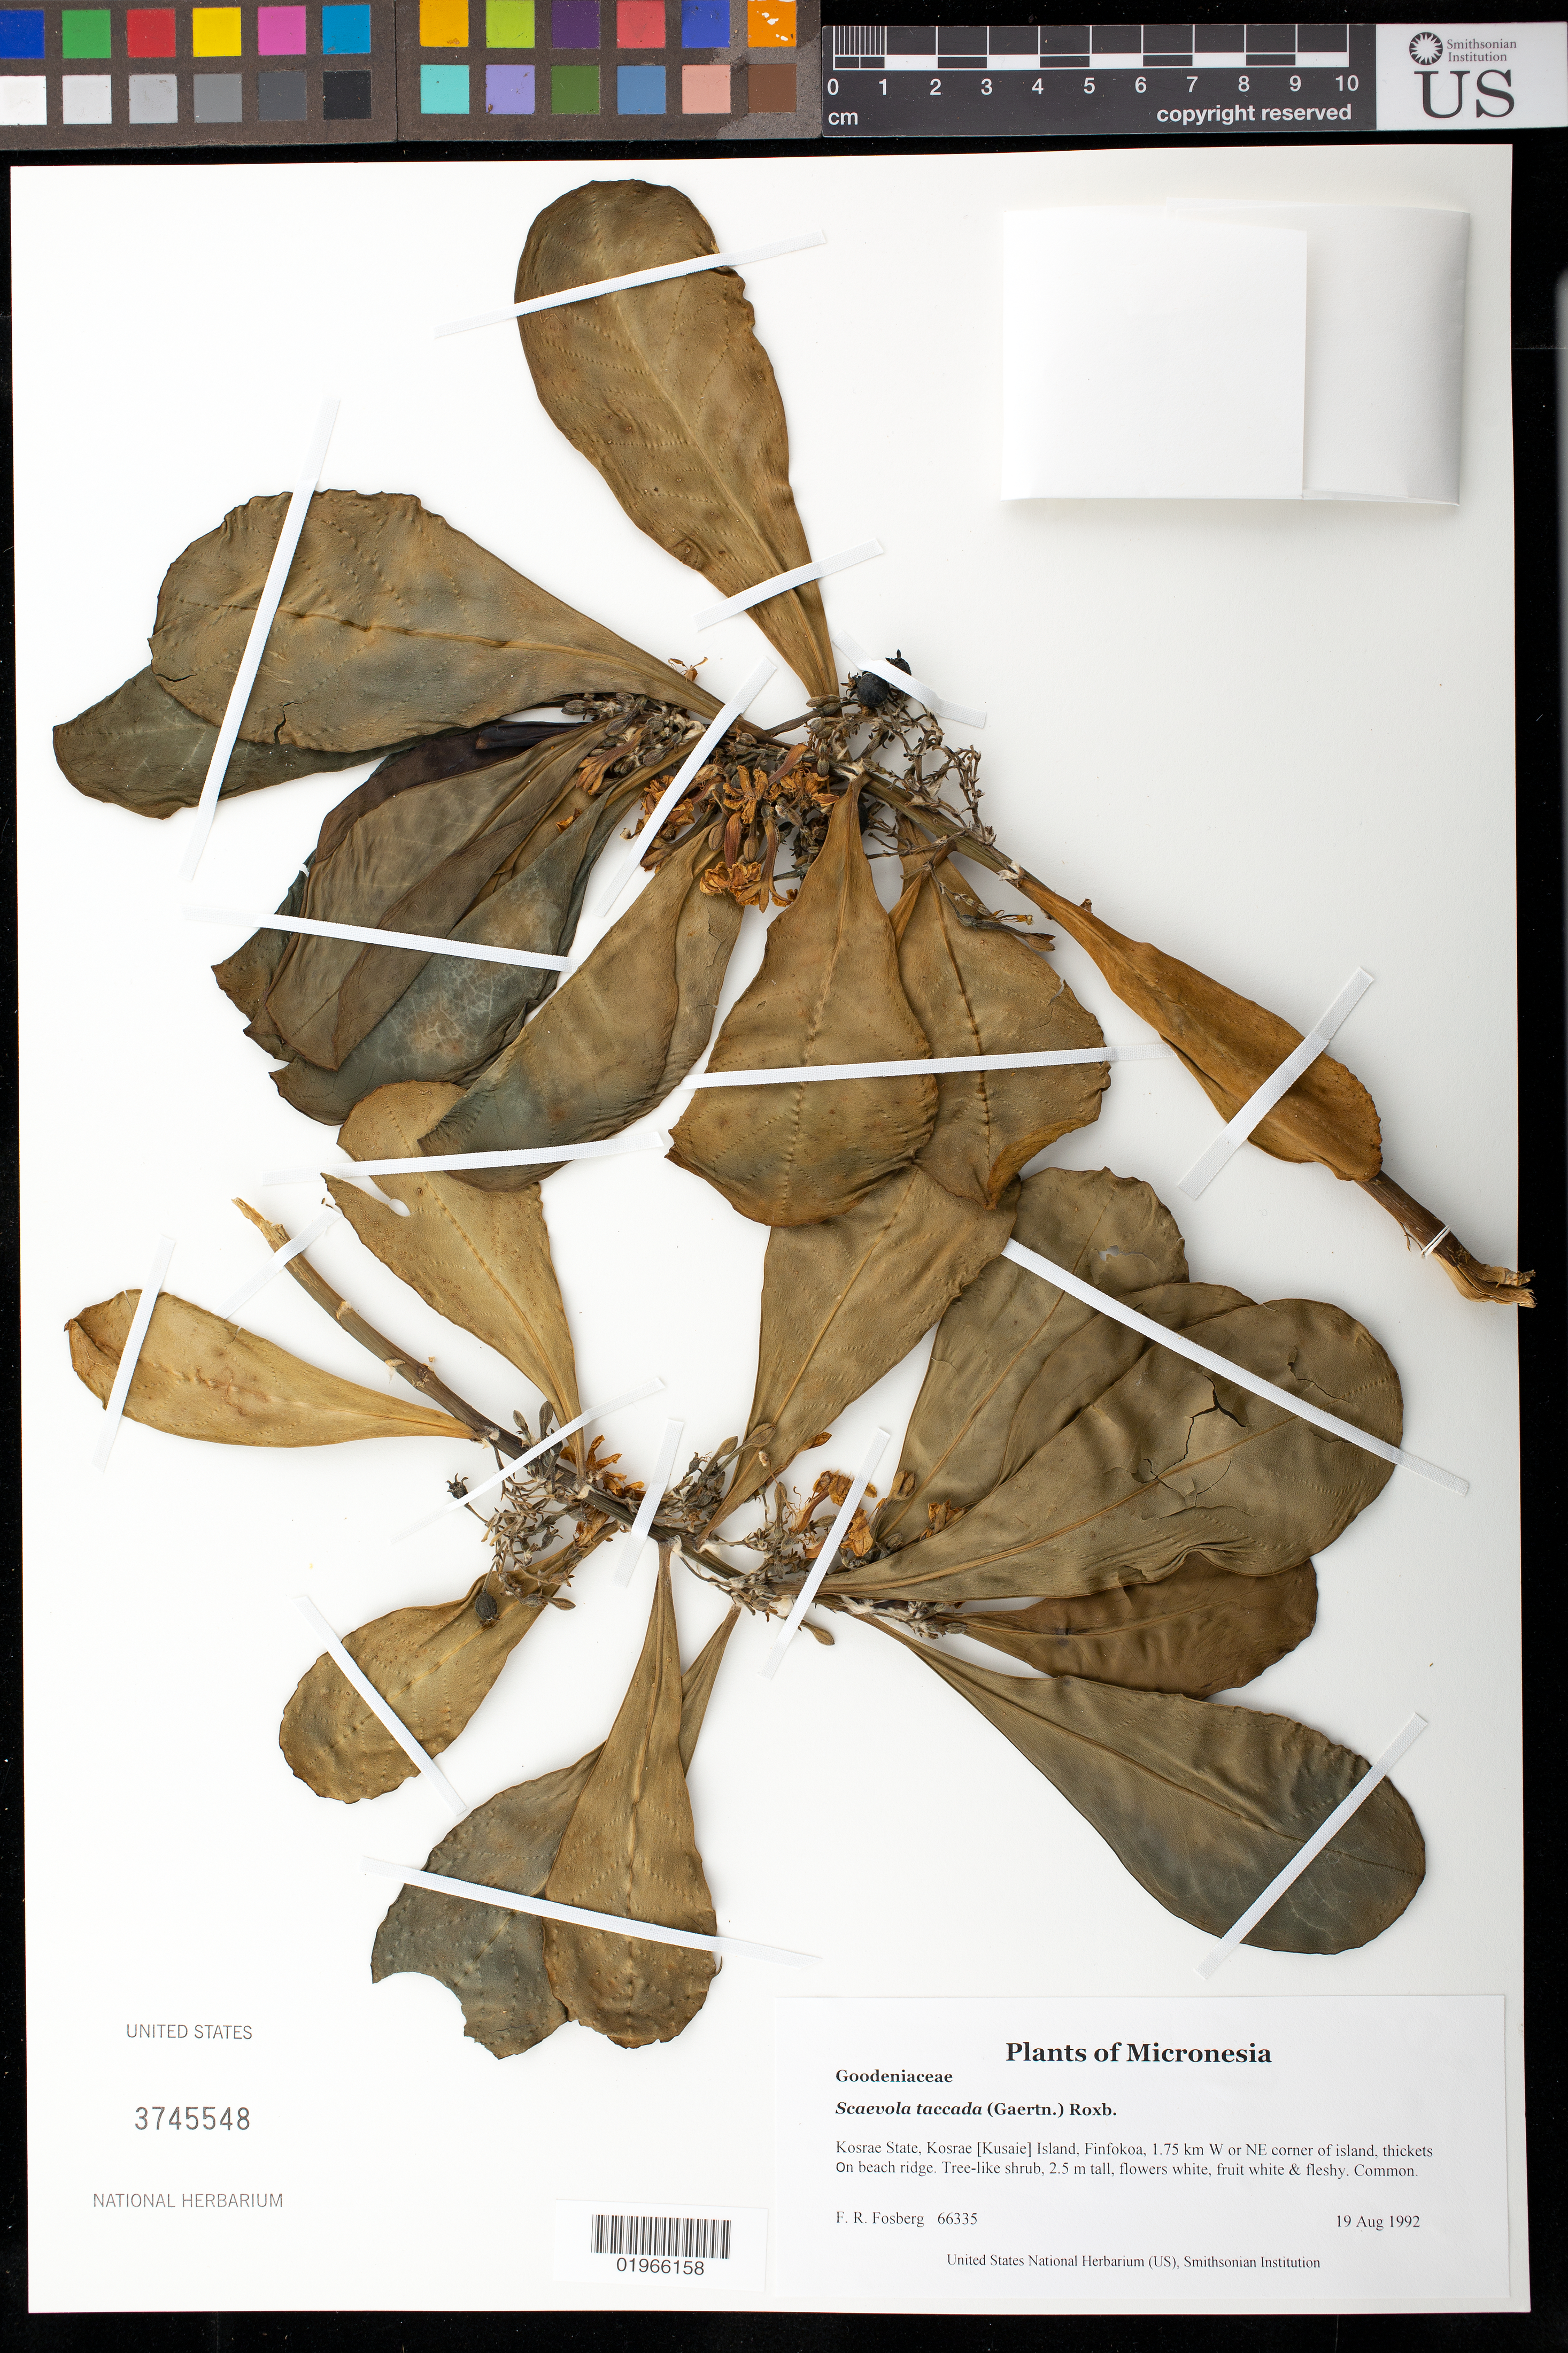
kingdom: Plantae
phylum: Tracheophyta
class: Magnoliopsida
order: Asterales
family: Goodeniaceae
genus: Scaevola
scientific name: Scaevola taccada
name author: (Gaertn.) Roxb.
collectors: F. R. Fosberg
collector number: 66335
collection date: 1992-08-19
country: Micronesia, Federated States of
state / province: Kosrae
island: Kosrae [Kusaie]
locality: Finfokoa, 1.75 km W or NE corner of island, beach ridge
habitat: Thickets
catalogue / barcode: US 3745548